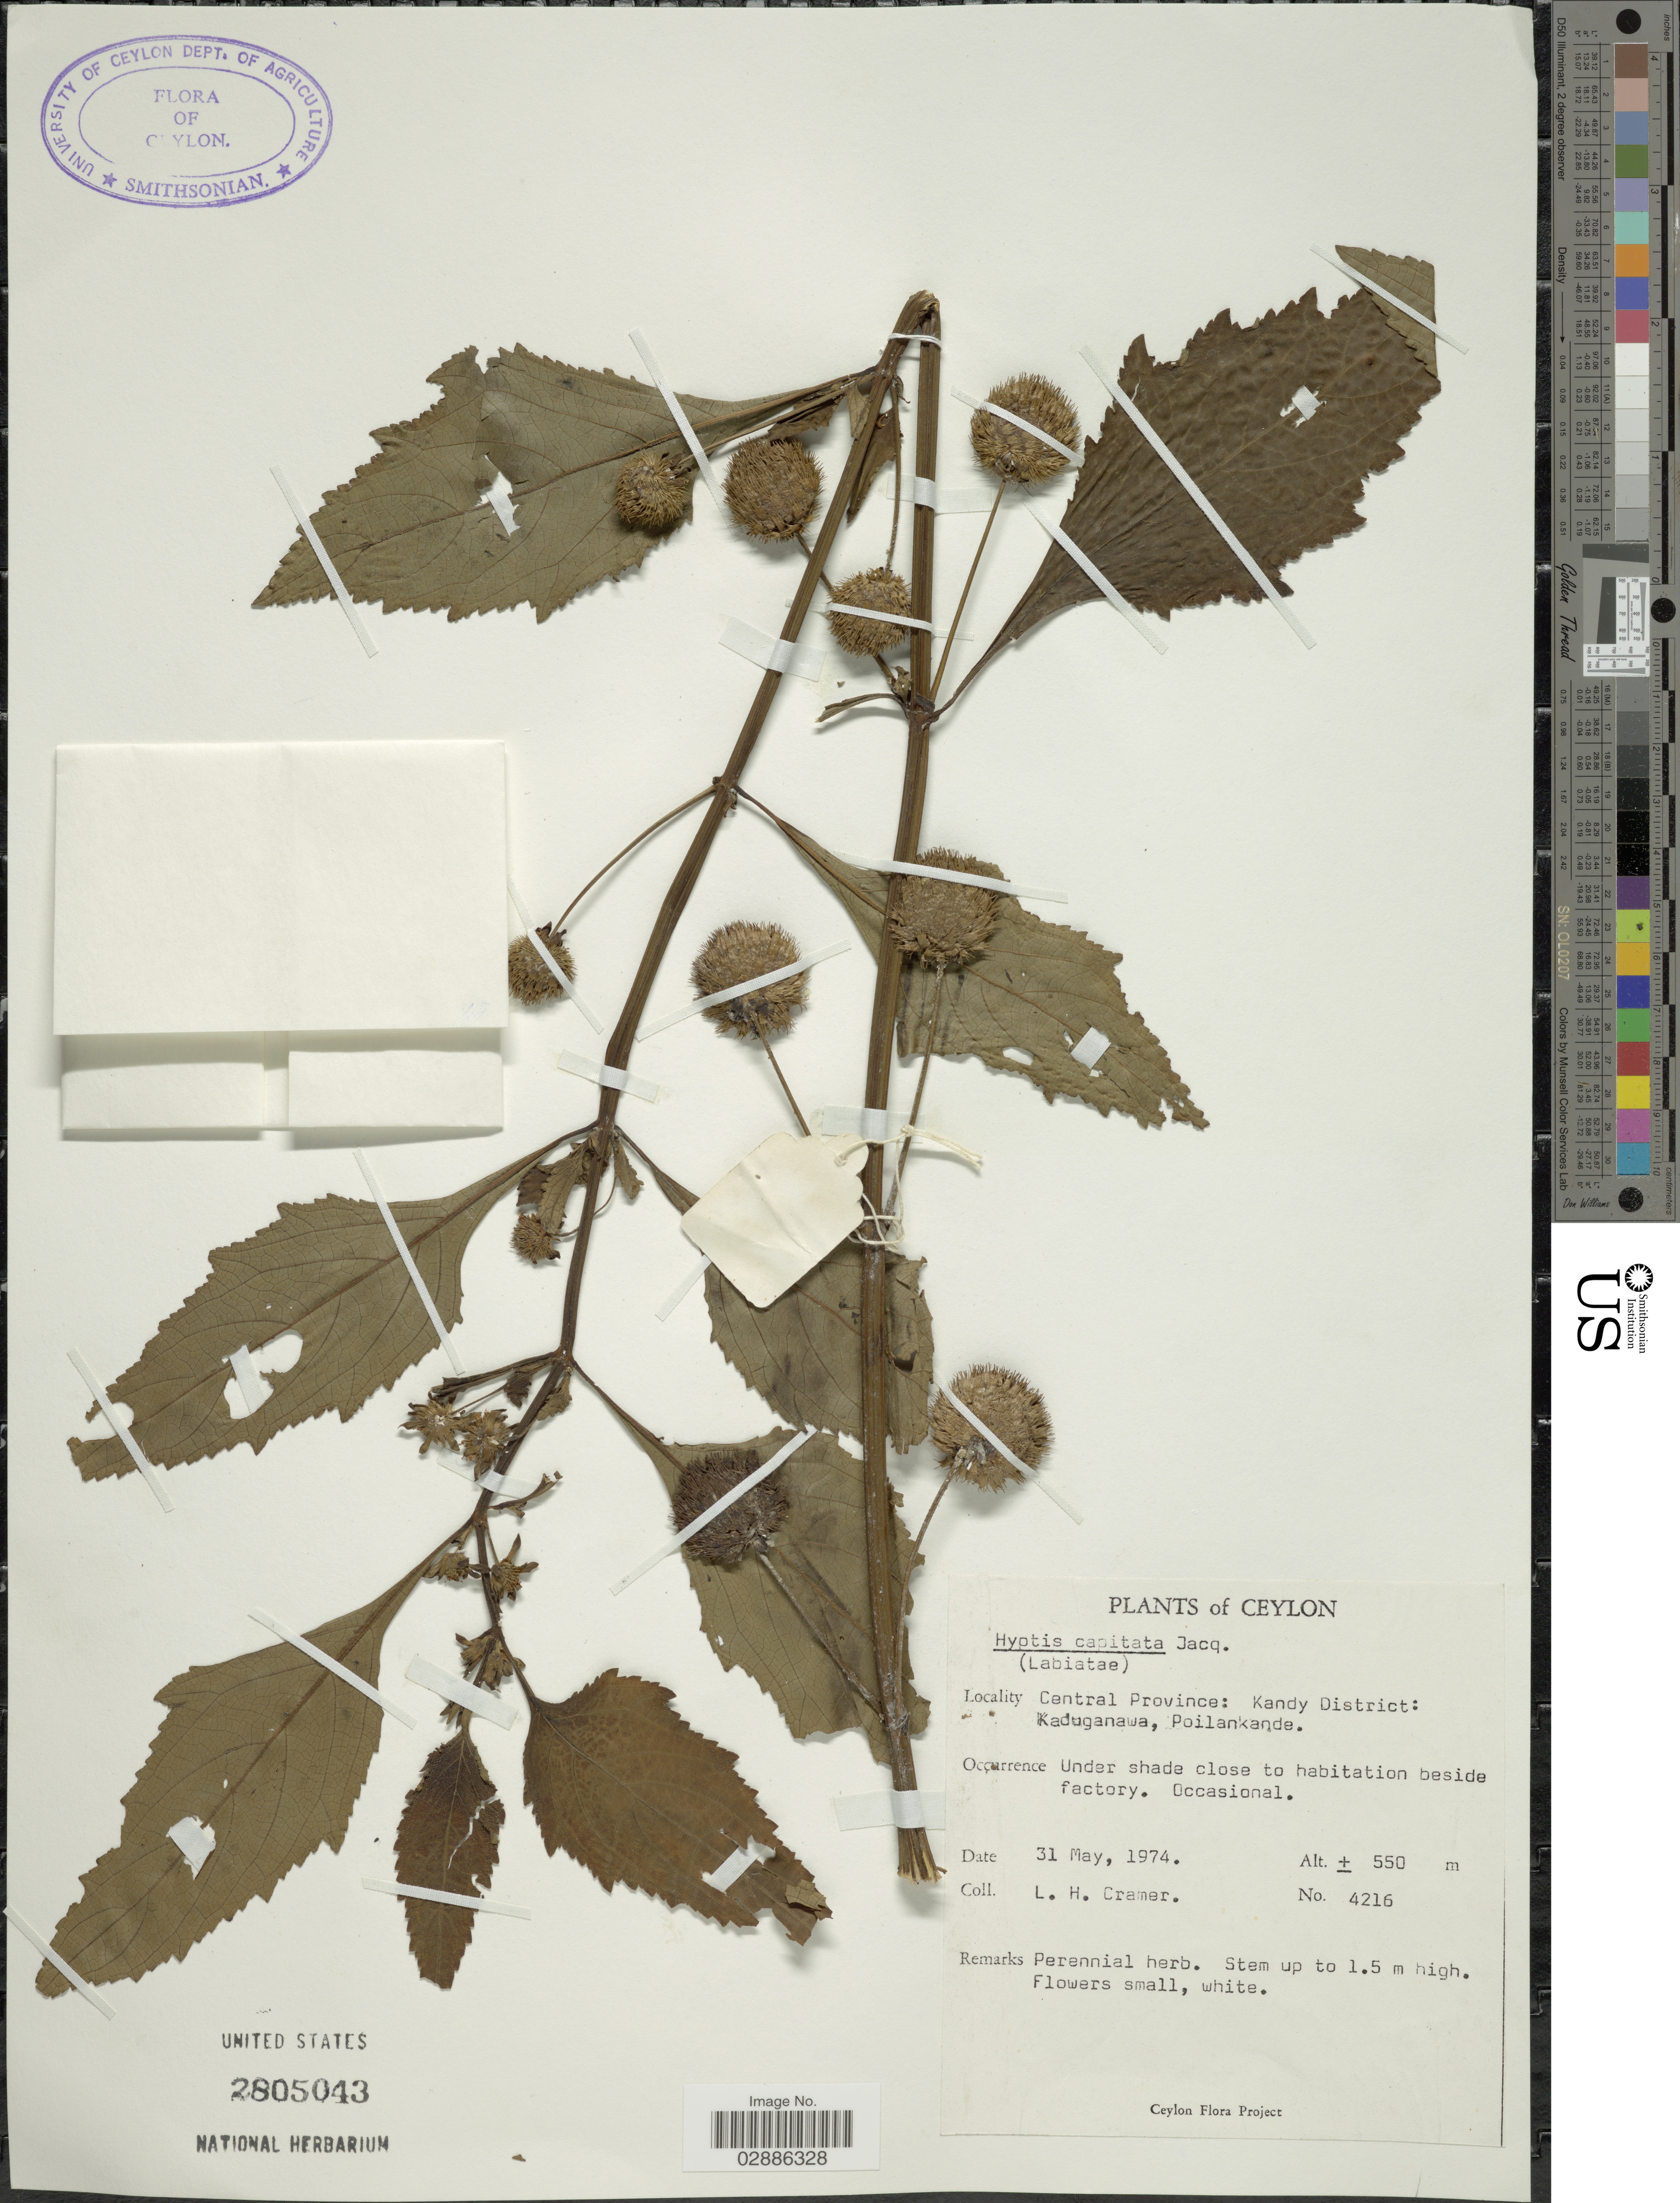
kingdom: Plantae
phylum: Tracheophyta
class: Magnoliopsida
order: Lamiales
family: Lamiaceae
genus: Hyptis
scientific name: Hyptis rhomboidea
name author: M. Martens & Galeotti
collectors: L. H. Cramer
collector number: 4216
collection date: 1974-05-31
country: Sri Lanka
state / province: Central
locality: Ceylon, Central Province: Kandy District: Kaduganawa, Poilankande.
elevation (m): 550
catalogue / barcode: US 2805043